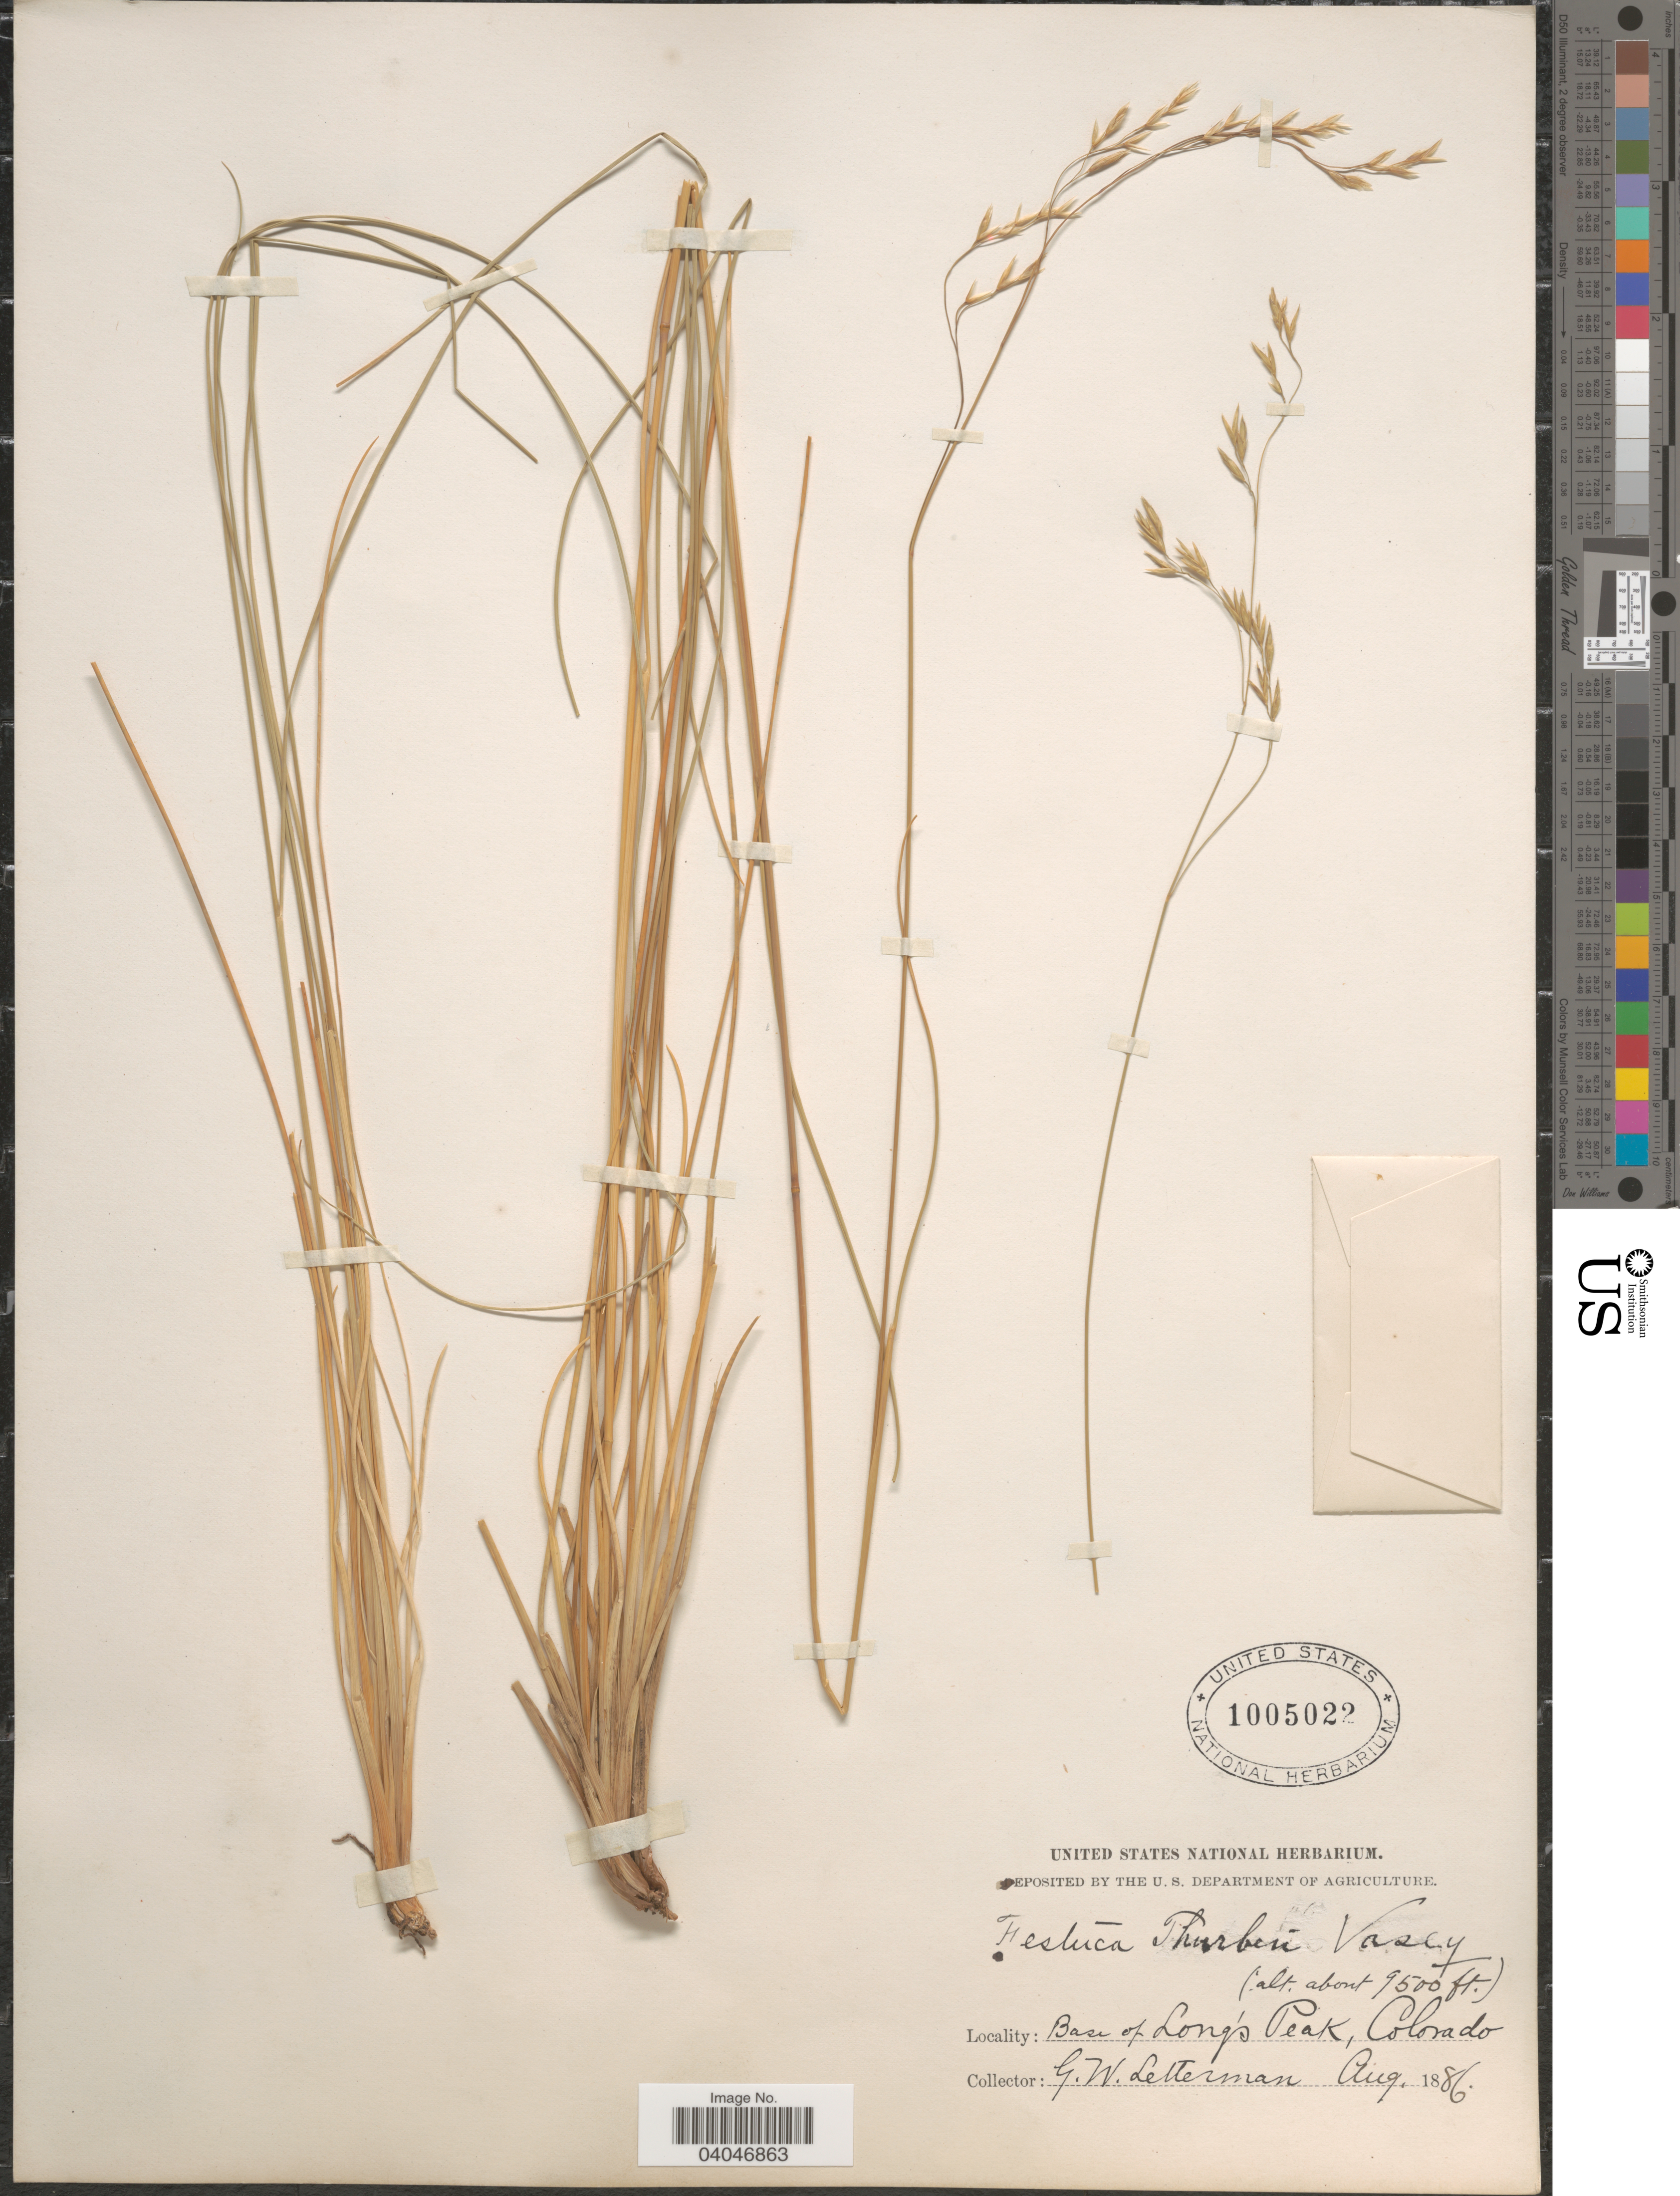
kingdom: Plantae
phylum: Tracheophyta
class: Liliopsida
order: Poales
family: Poaceae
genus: Festuca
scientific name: Festuca thurberi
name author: Vasey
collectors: G. W. Letterman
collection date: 1886-08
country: United States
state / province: Colorado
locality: Base of Long's Peak.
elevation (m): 2896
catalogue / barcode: US 1005022